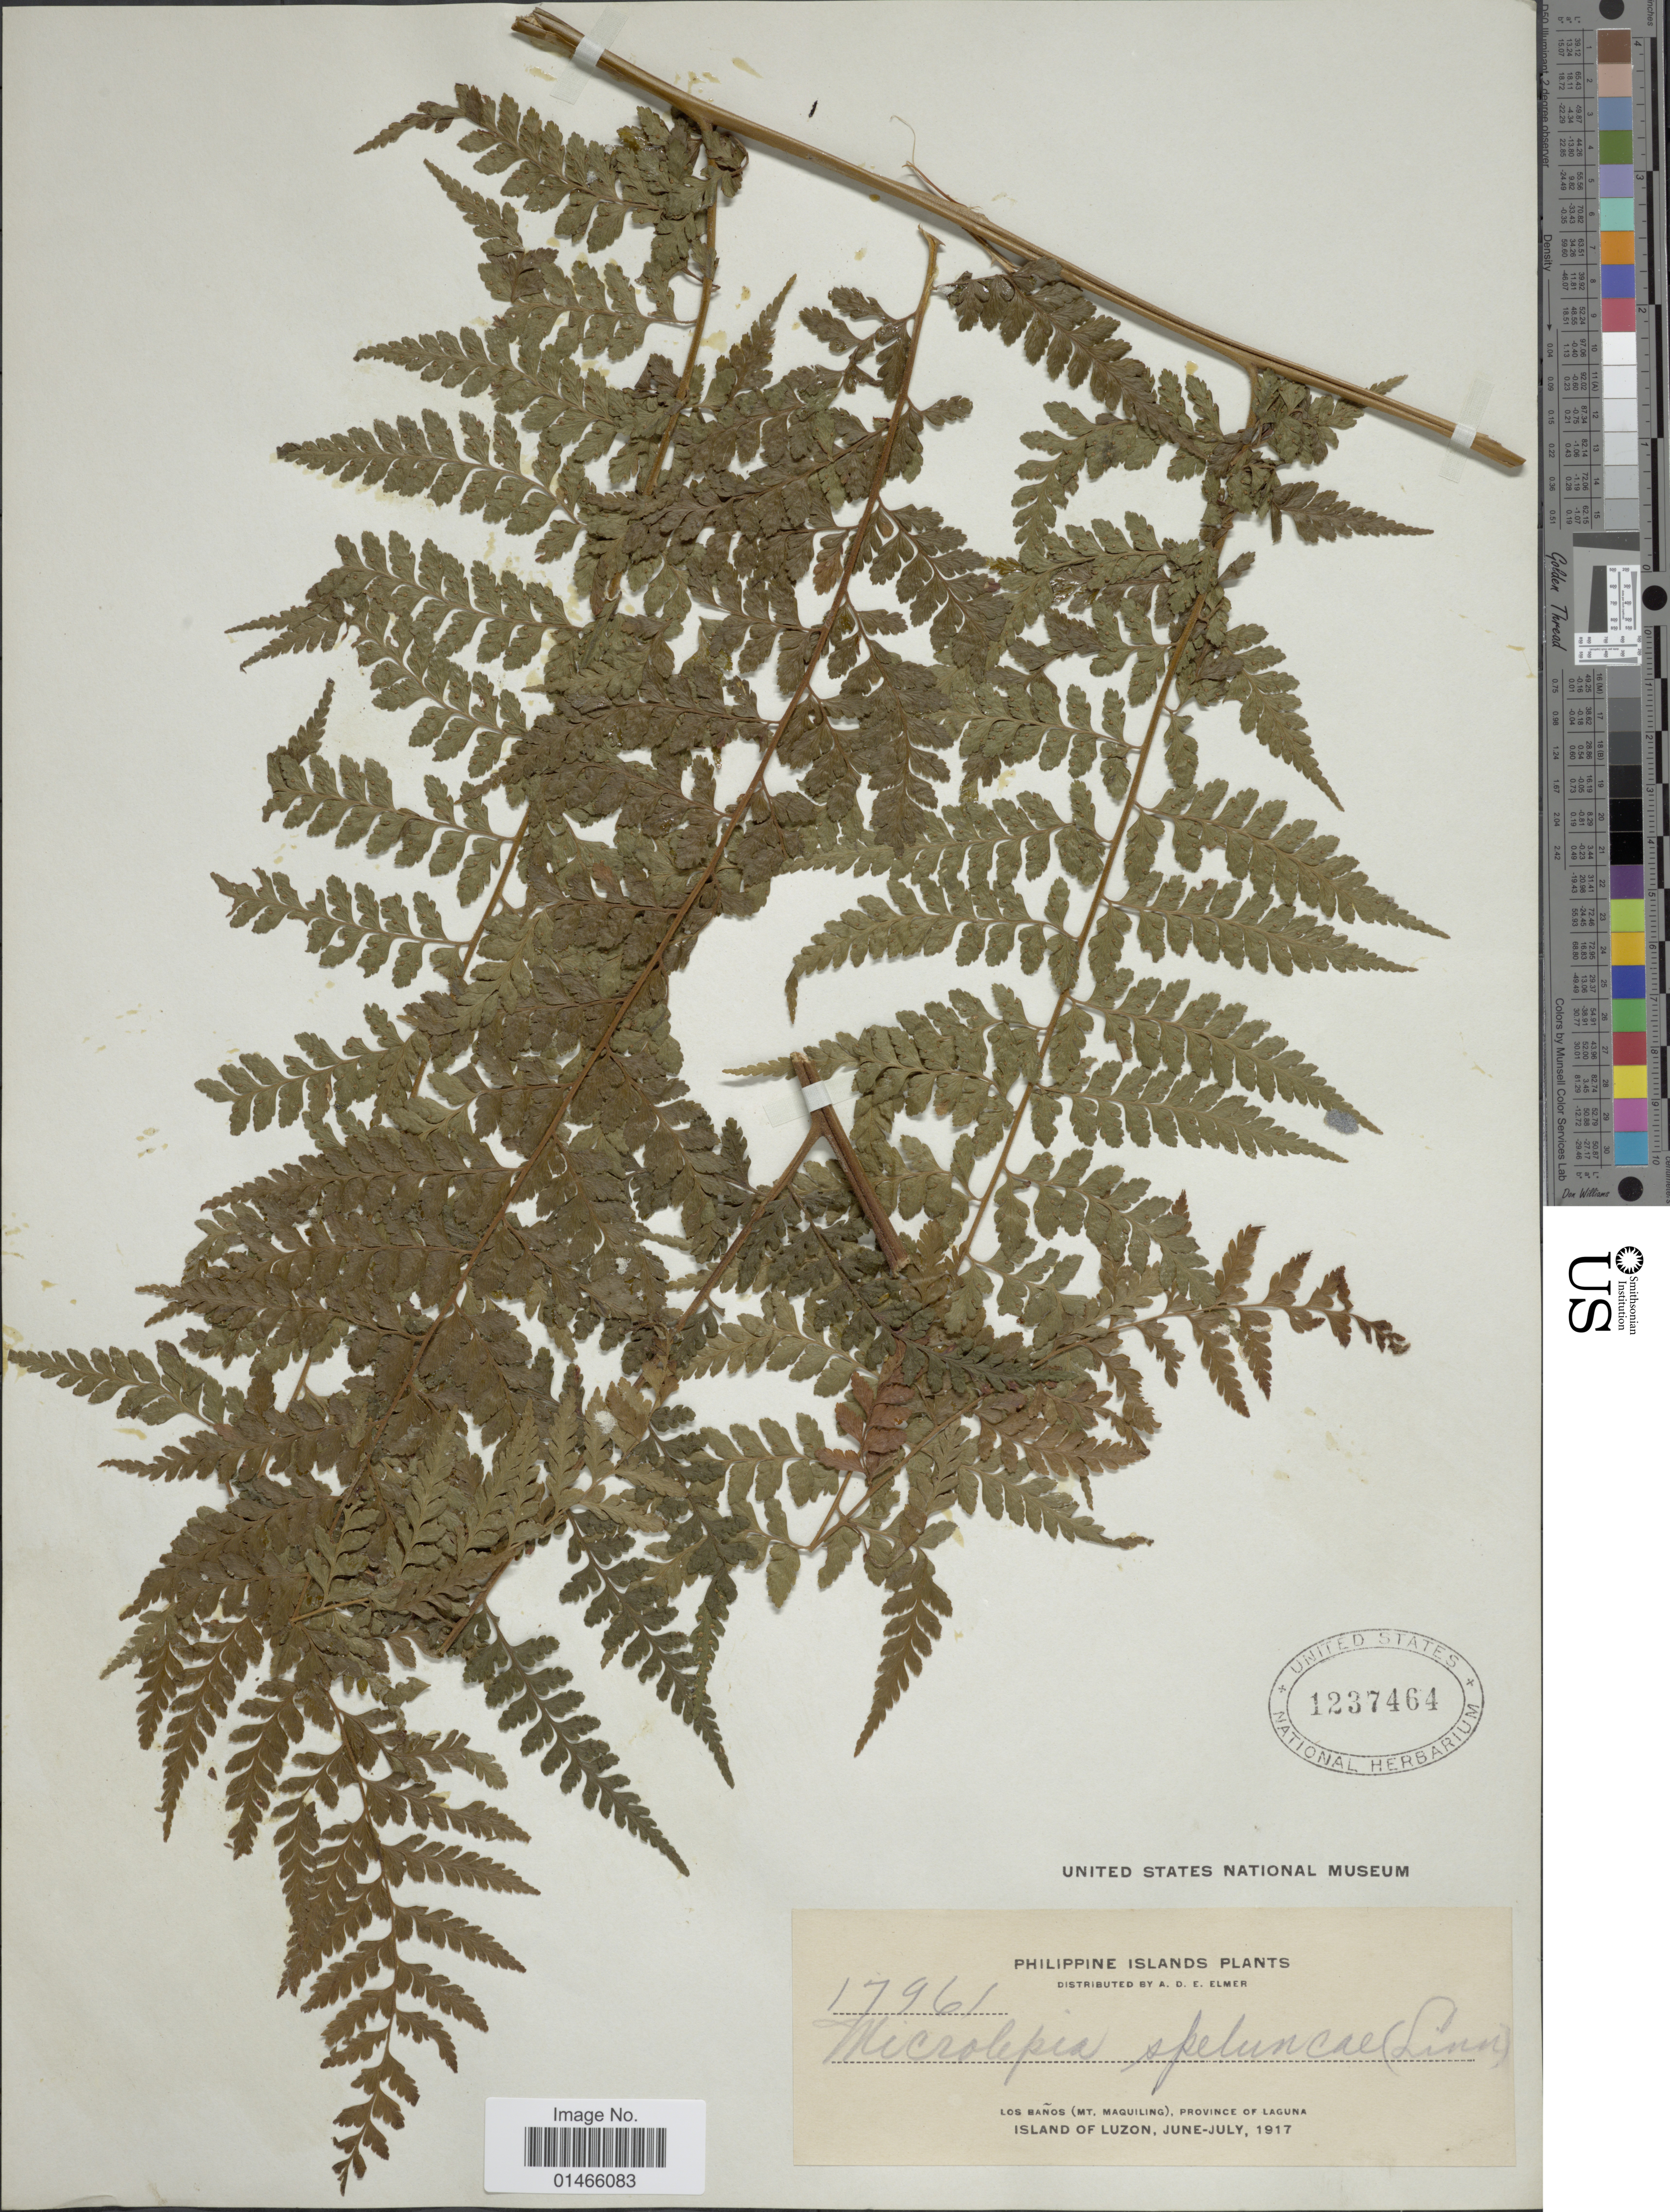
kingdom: Plantae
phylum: Tracheophyta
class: Polypodiopsida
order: Polypodiales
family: Dennstaedtiaceae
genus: Microlepia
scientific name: Microlepia speluncae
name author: (L.) T. Moore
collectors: A. D. E. Elmer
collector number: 17961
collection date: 1917-06/1917-07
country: Philippines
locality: Los Baños (Mt. Maquiling), Province of Laguna, Island of Luzon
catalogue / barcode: US 1237464